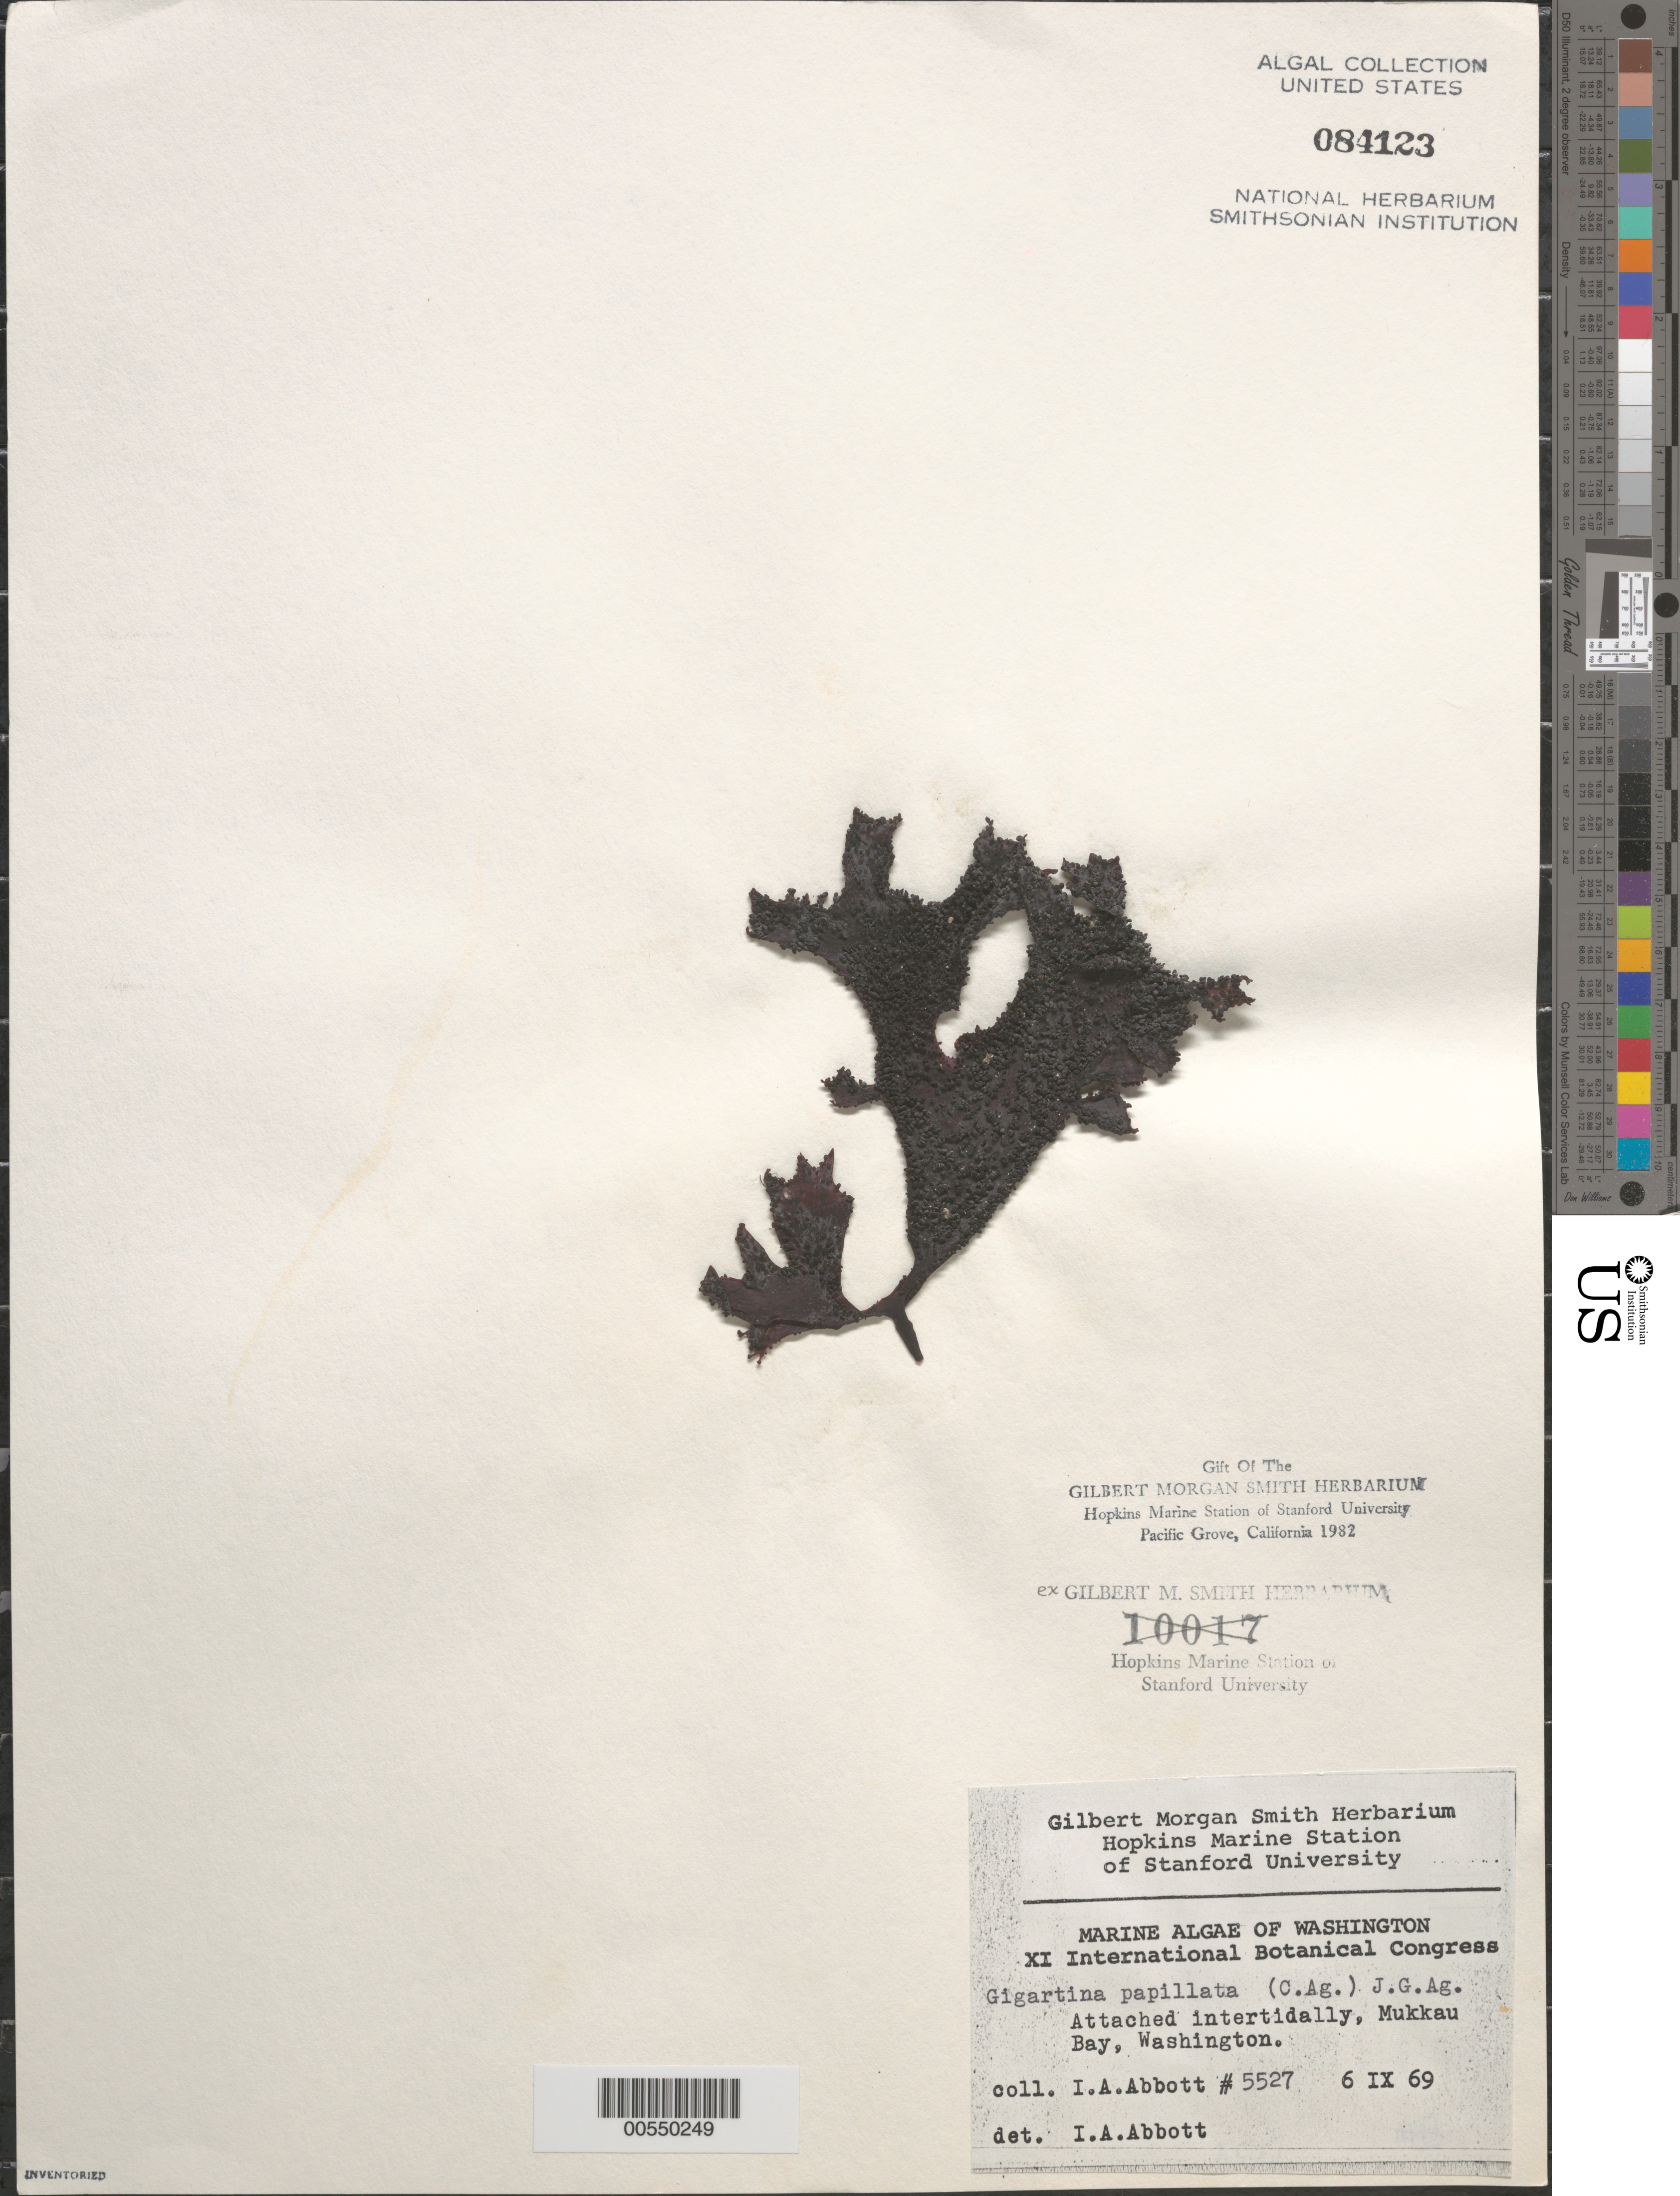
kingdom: Plantae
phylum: Rhodophyta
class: Florideophyceae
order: Gigartinales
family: Phyllophoraceae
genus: Mastocarpus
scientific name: Mastocarpus papillatus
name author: (C. Agardh) Kütz.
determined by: Algae name updating Project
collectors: I. A. Abbott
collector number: IAA 5527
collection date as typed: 06 Sep 1969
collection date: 1969-09-06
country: United States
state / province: Washington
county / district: Clallam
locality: Mukkaw Bay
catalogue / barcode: US 84123